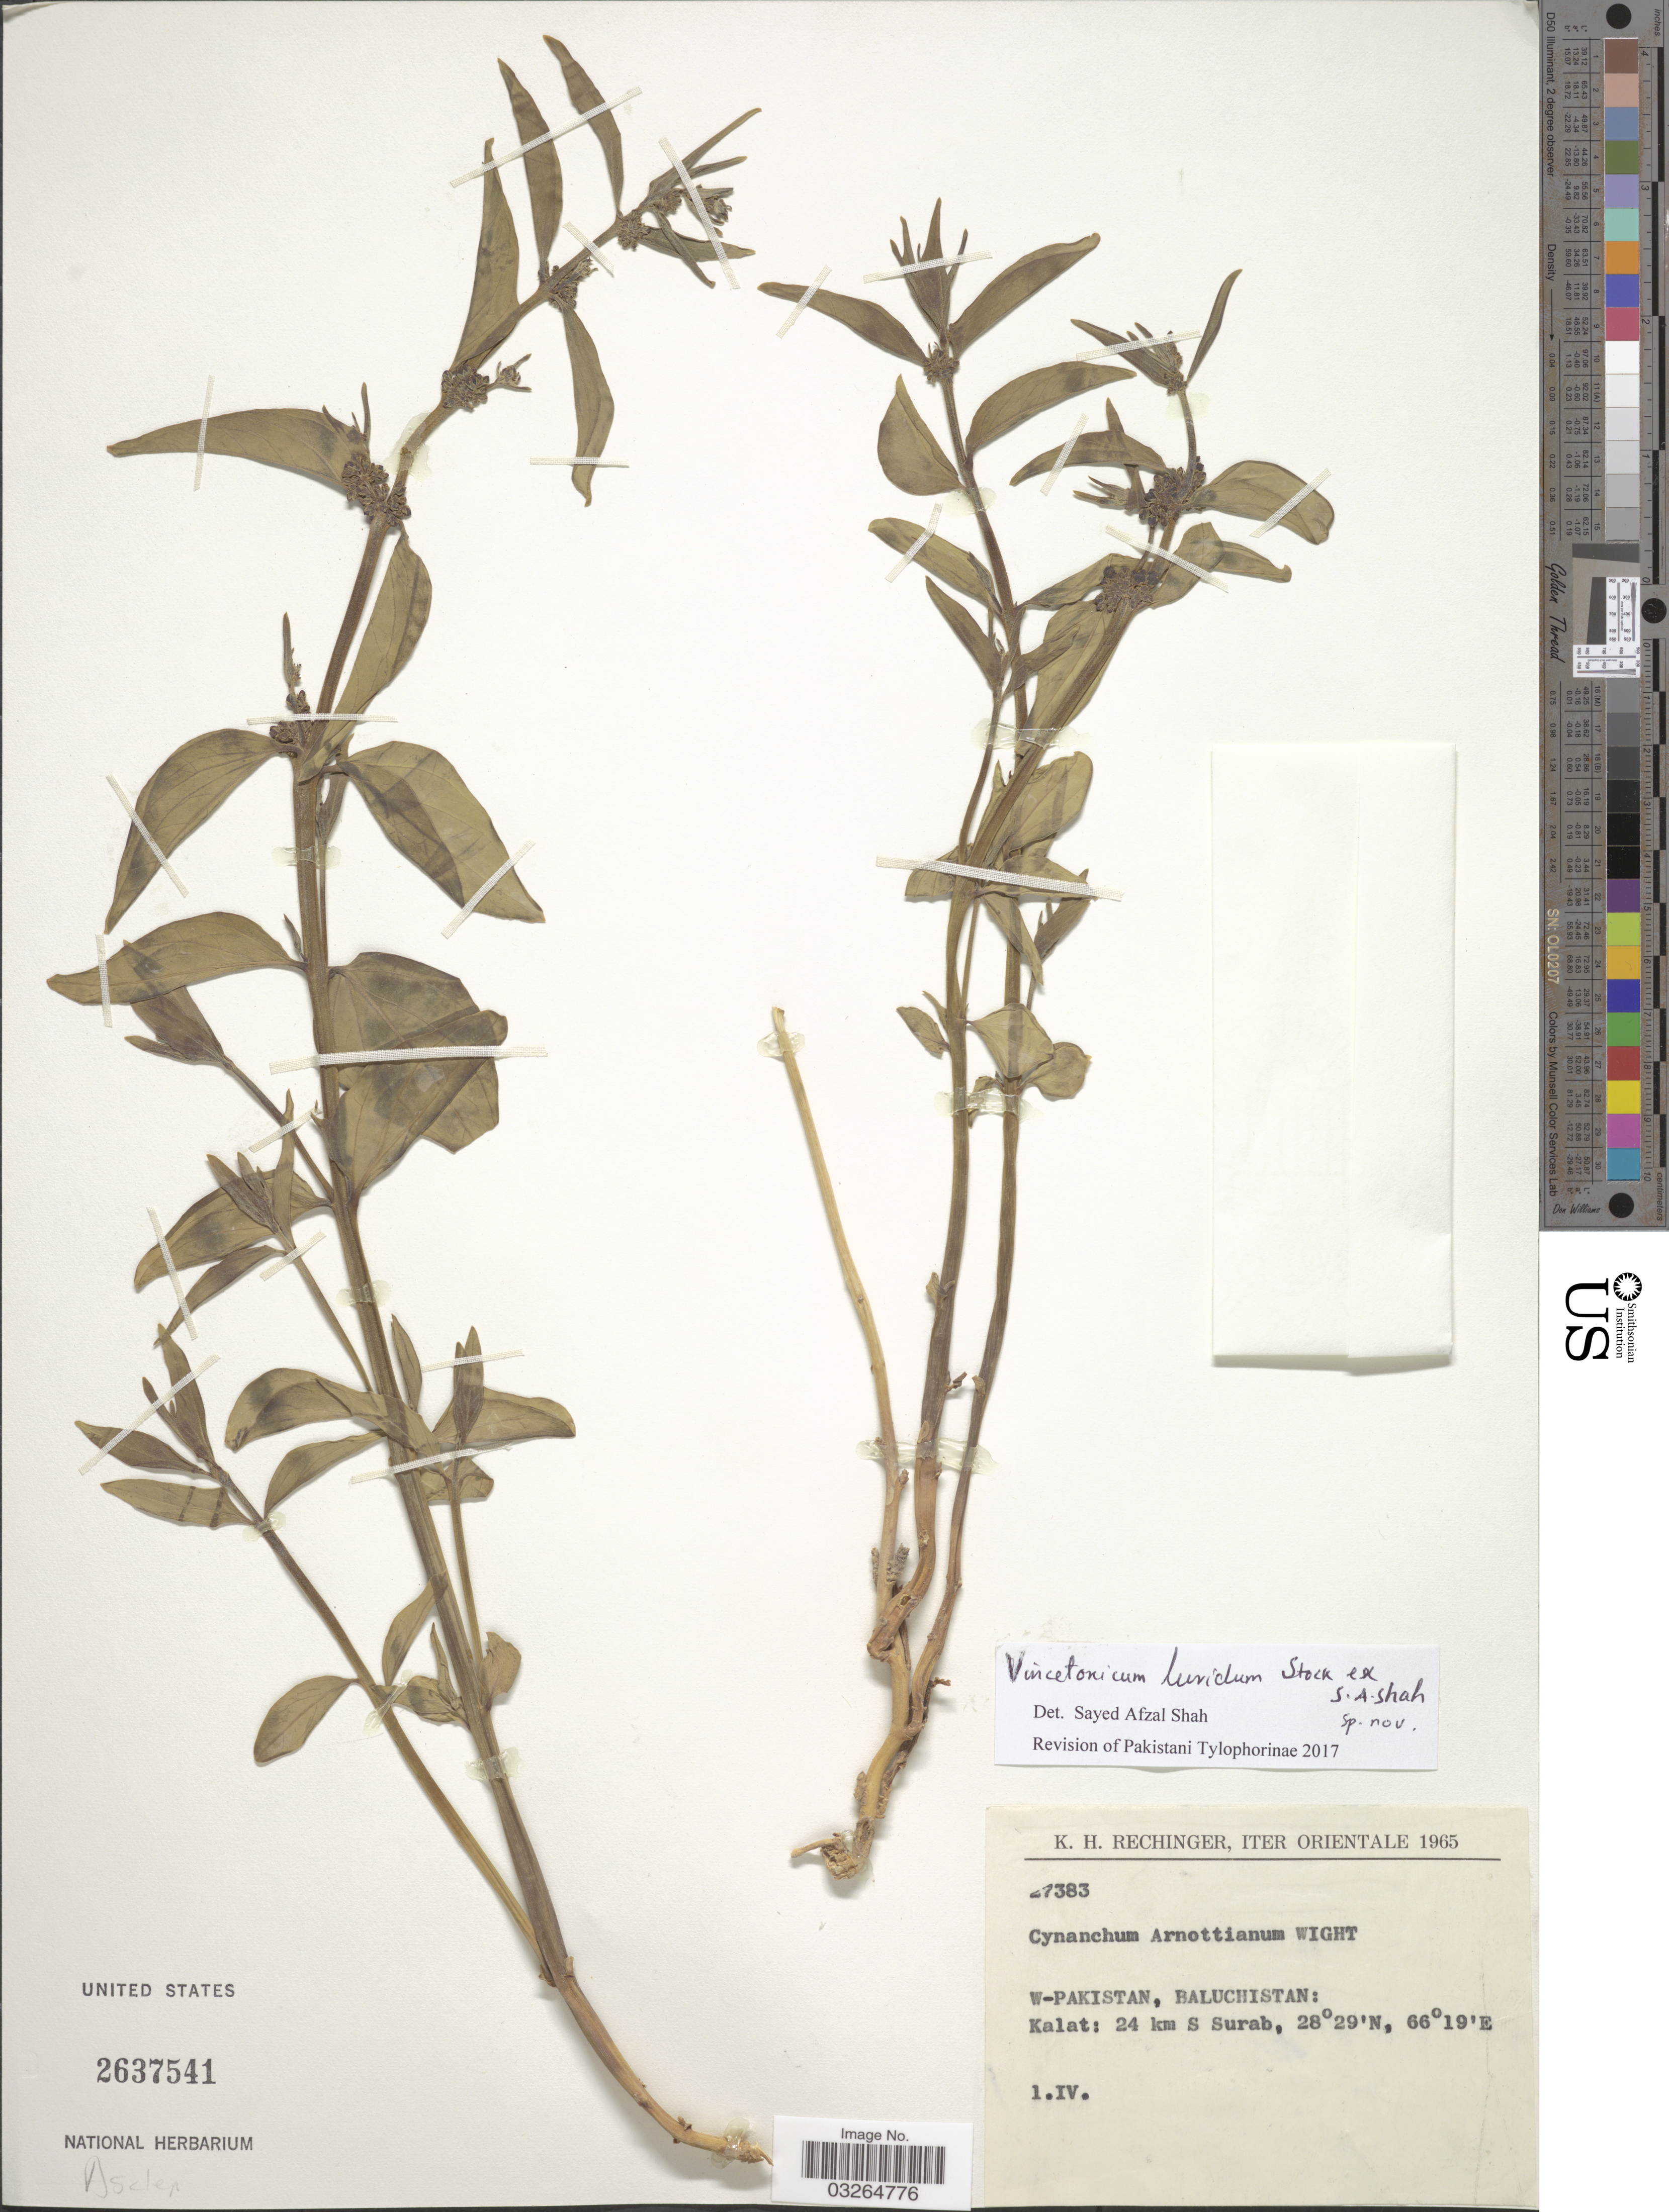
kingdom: Plantae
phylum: Tracheophyta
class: Magnoliopsida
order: Gentianales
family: Apocynaceae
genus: Cynanchum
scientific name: Cynanchum arnottianum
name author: Wight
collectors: K. H. Rechinger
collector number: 27383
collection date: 1965-04-01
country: Pakistan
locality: W-Pakistan. Baluchistan: Kalat: 24 km S Surab. Orientale.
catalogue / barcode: US 2637541